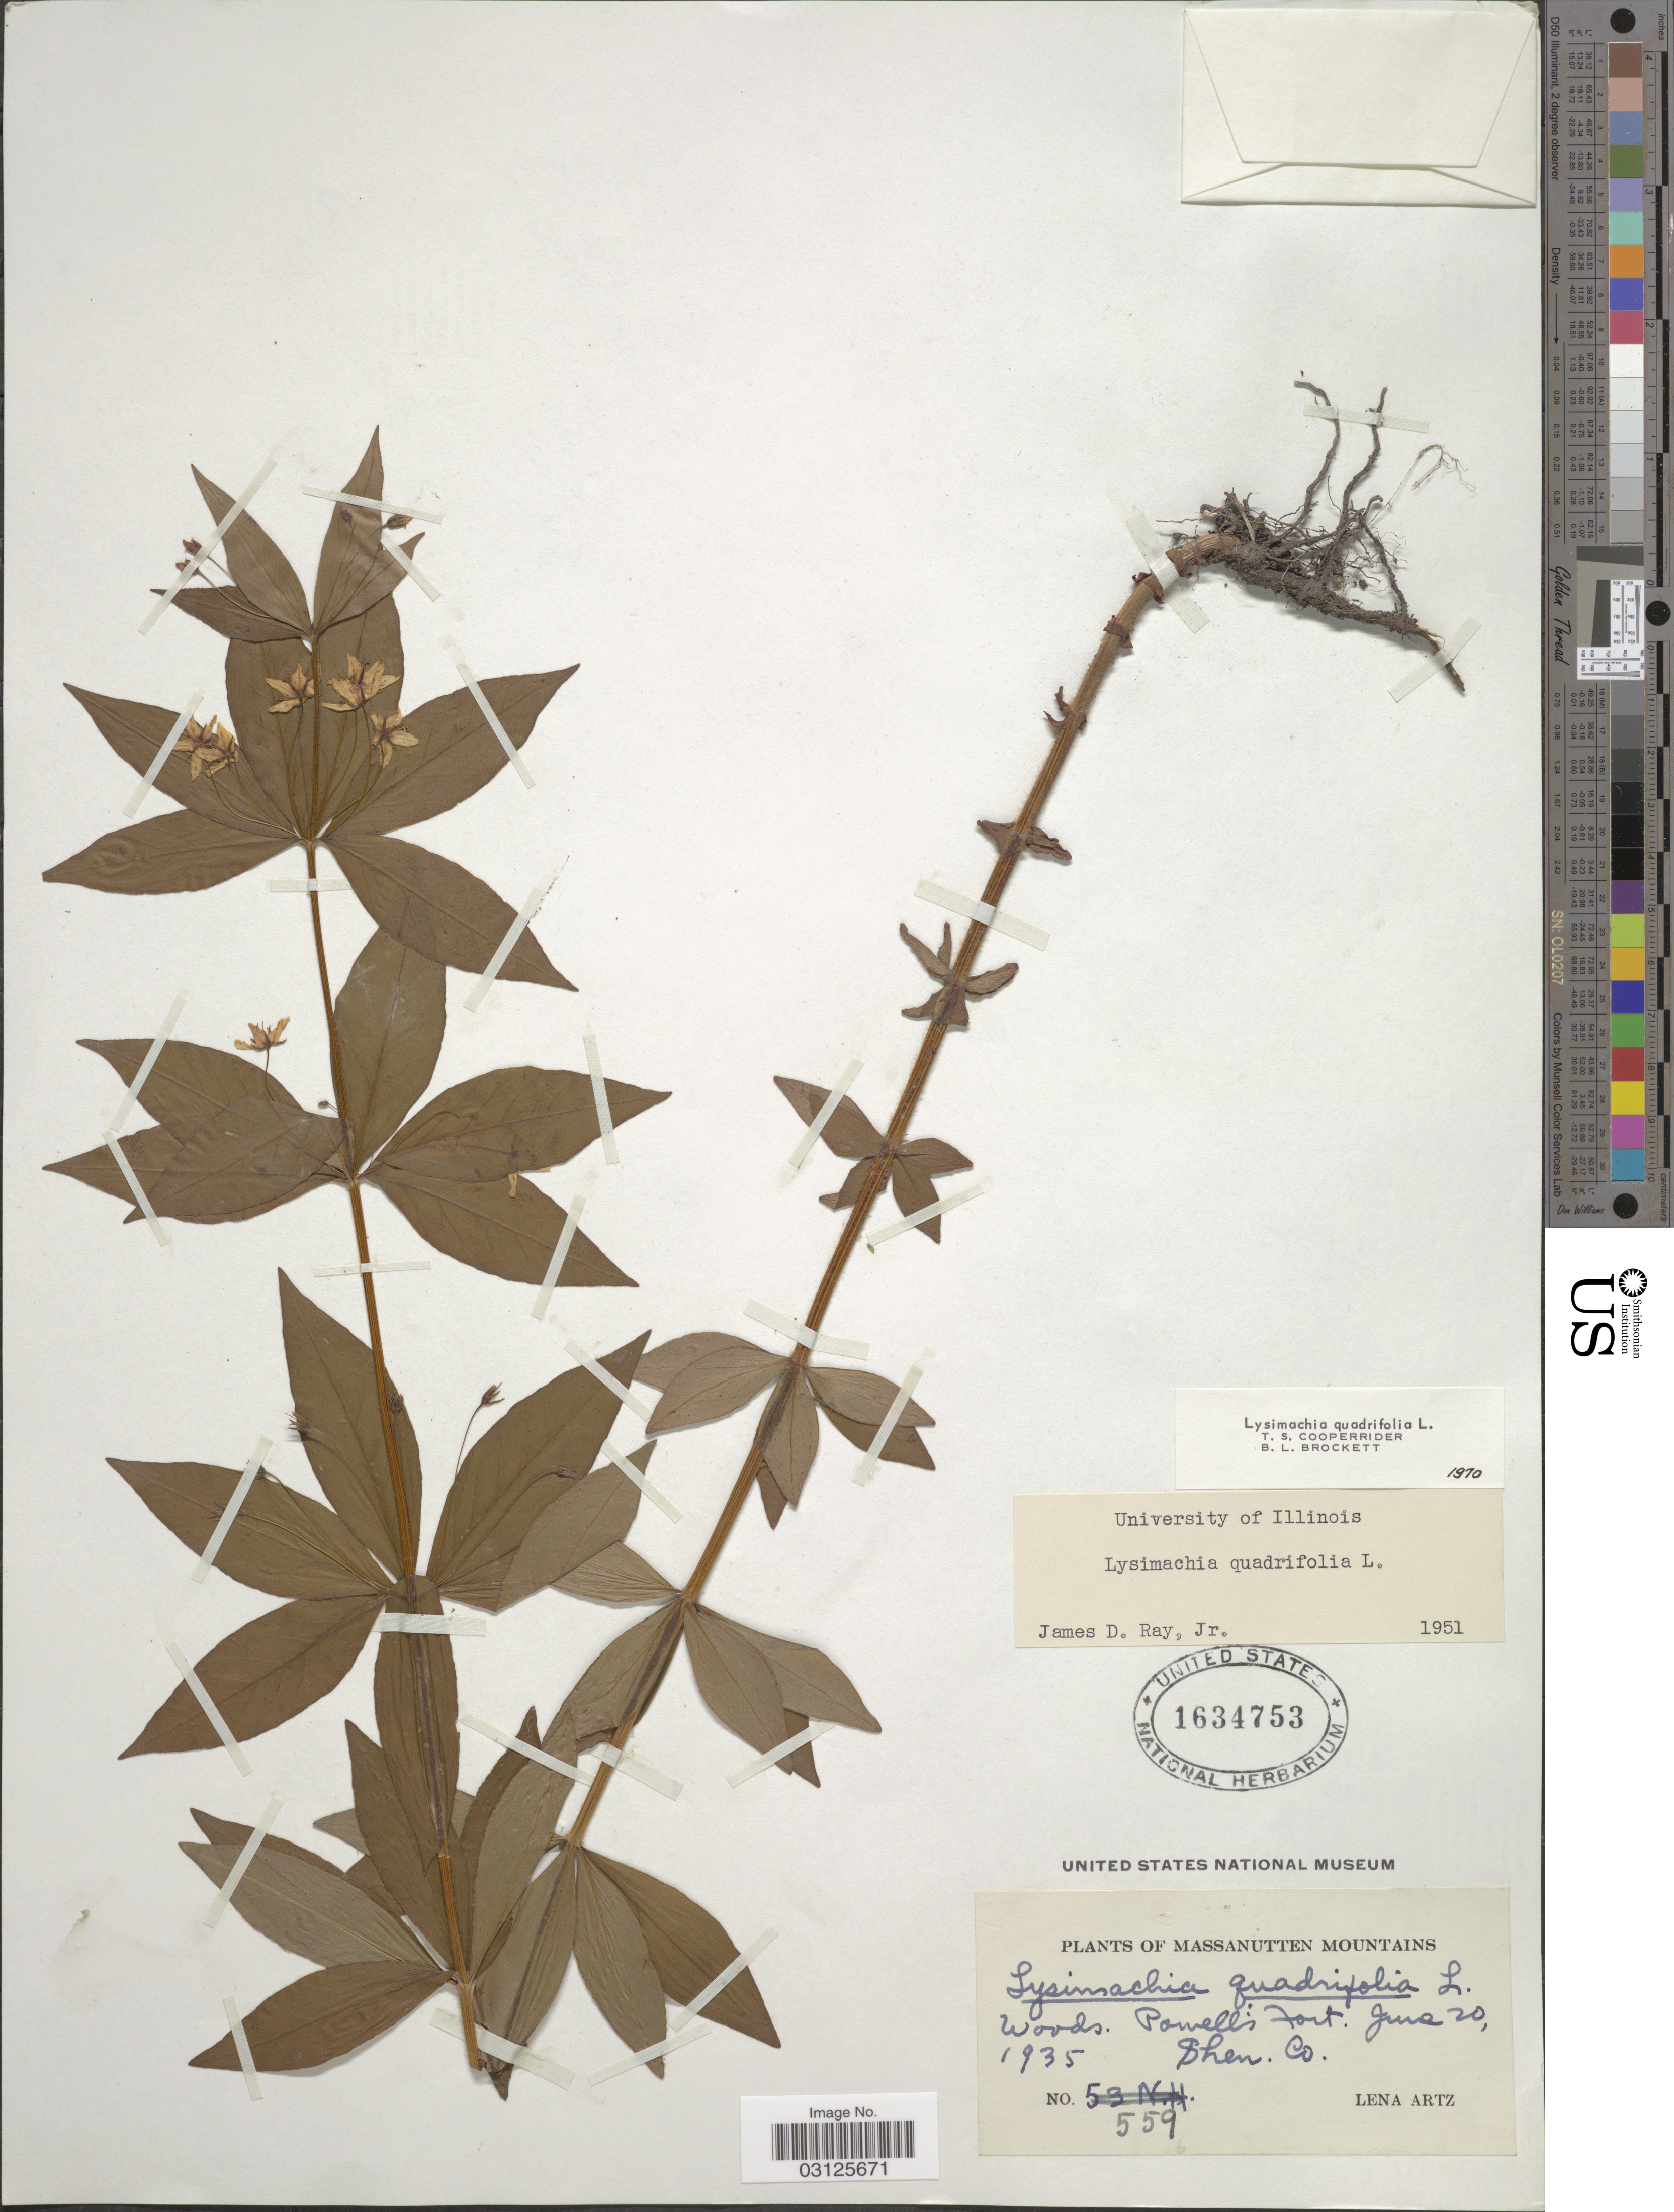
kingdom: Plantae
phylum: Tracheophyta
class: Magnoliopsida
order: Ericales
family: Primulaceae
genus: Lysimachia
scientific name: Lysimachia quadrifolia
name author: L.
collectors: L. Artz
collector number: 559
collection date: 1935-06-20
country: United States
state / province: Virginia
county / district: Shenandoah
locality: Massanutten Mountains, Powells Fort. Shen. Co.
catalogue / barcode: US 1634753